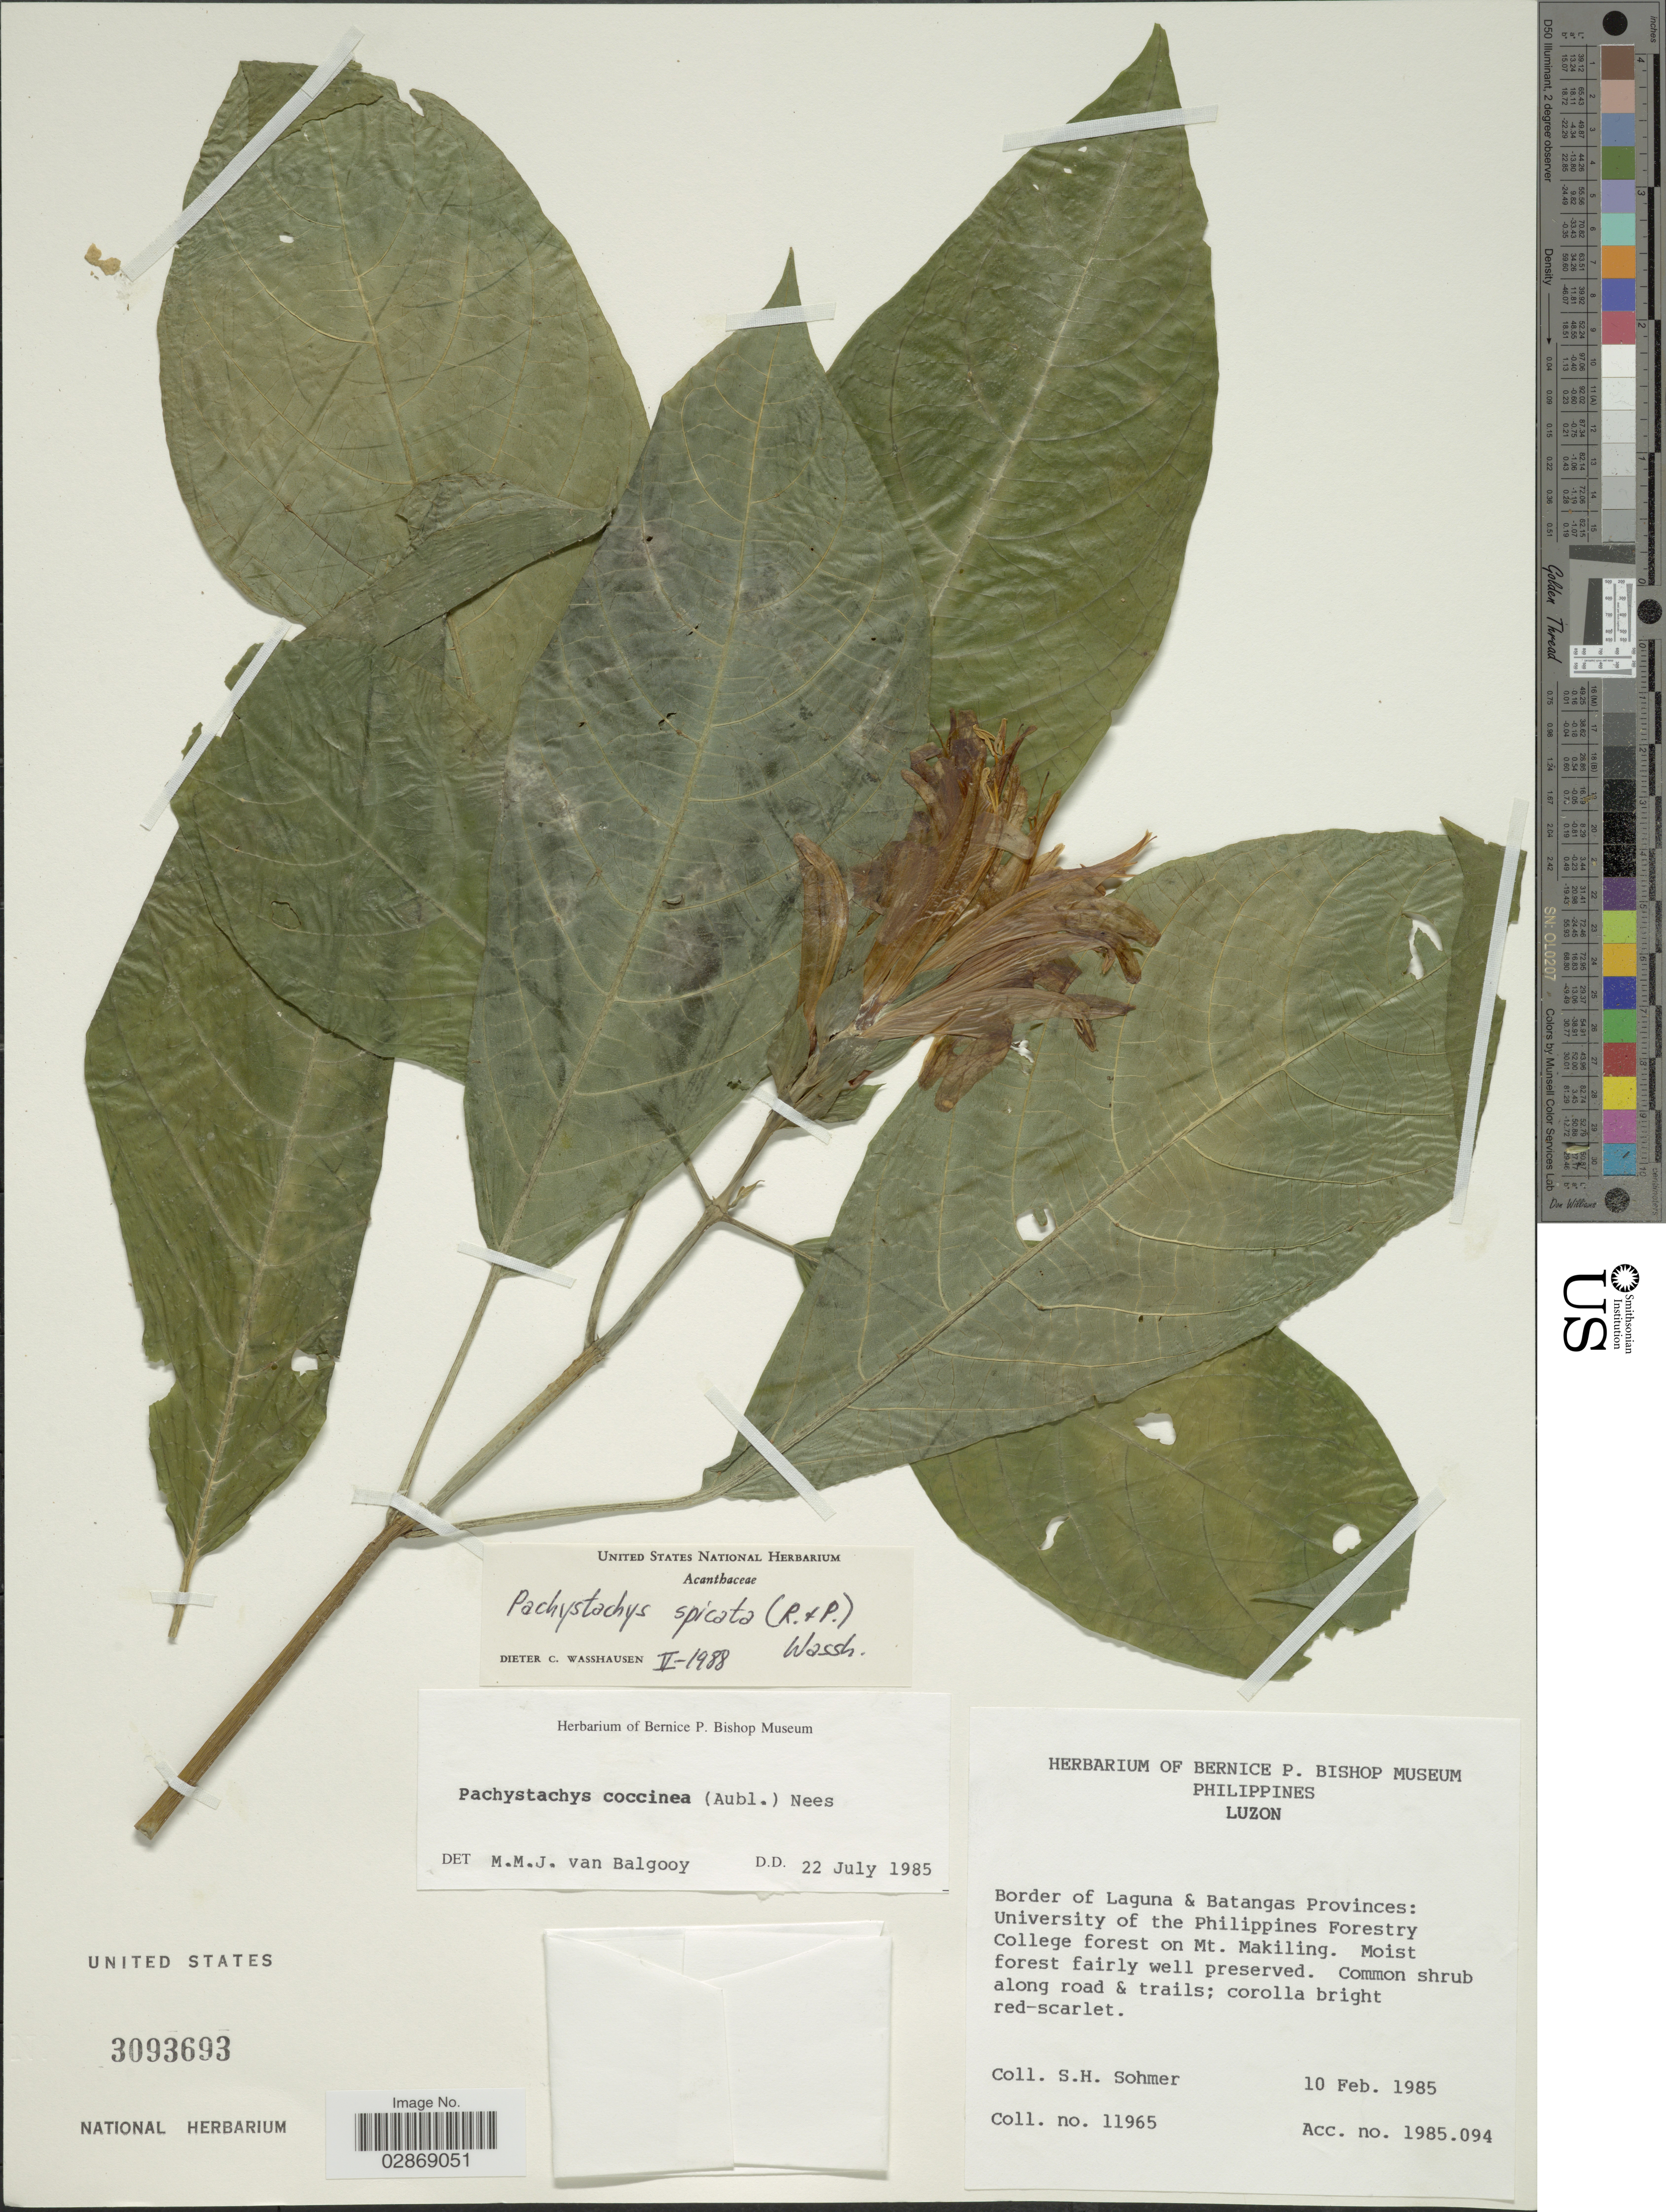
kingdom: Plantae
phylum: Tracheophyta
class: Magnoliopsida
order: Lamiales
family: Acanthaceae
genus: Pachystachys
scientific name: Pachystachys coccinea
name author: (Aubl.) Nees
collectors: S. H. Sohmer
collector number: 11965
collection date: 1985-02-10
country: Philippines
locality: Luzon. Border of Laguna & Batangas Provinces: University of the Philippines Forestry College forest on Mt. Makiling.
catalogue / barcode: US 3093693